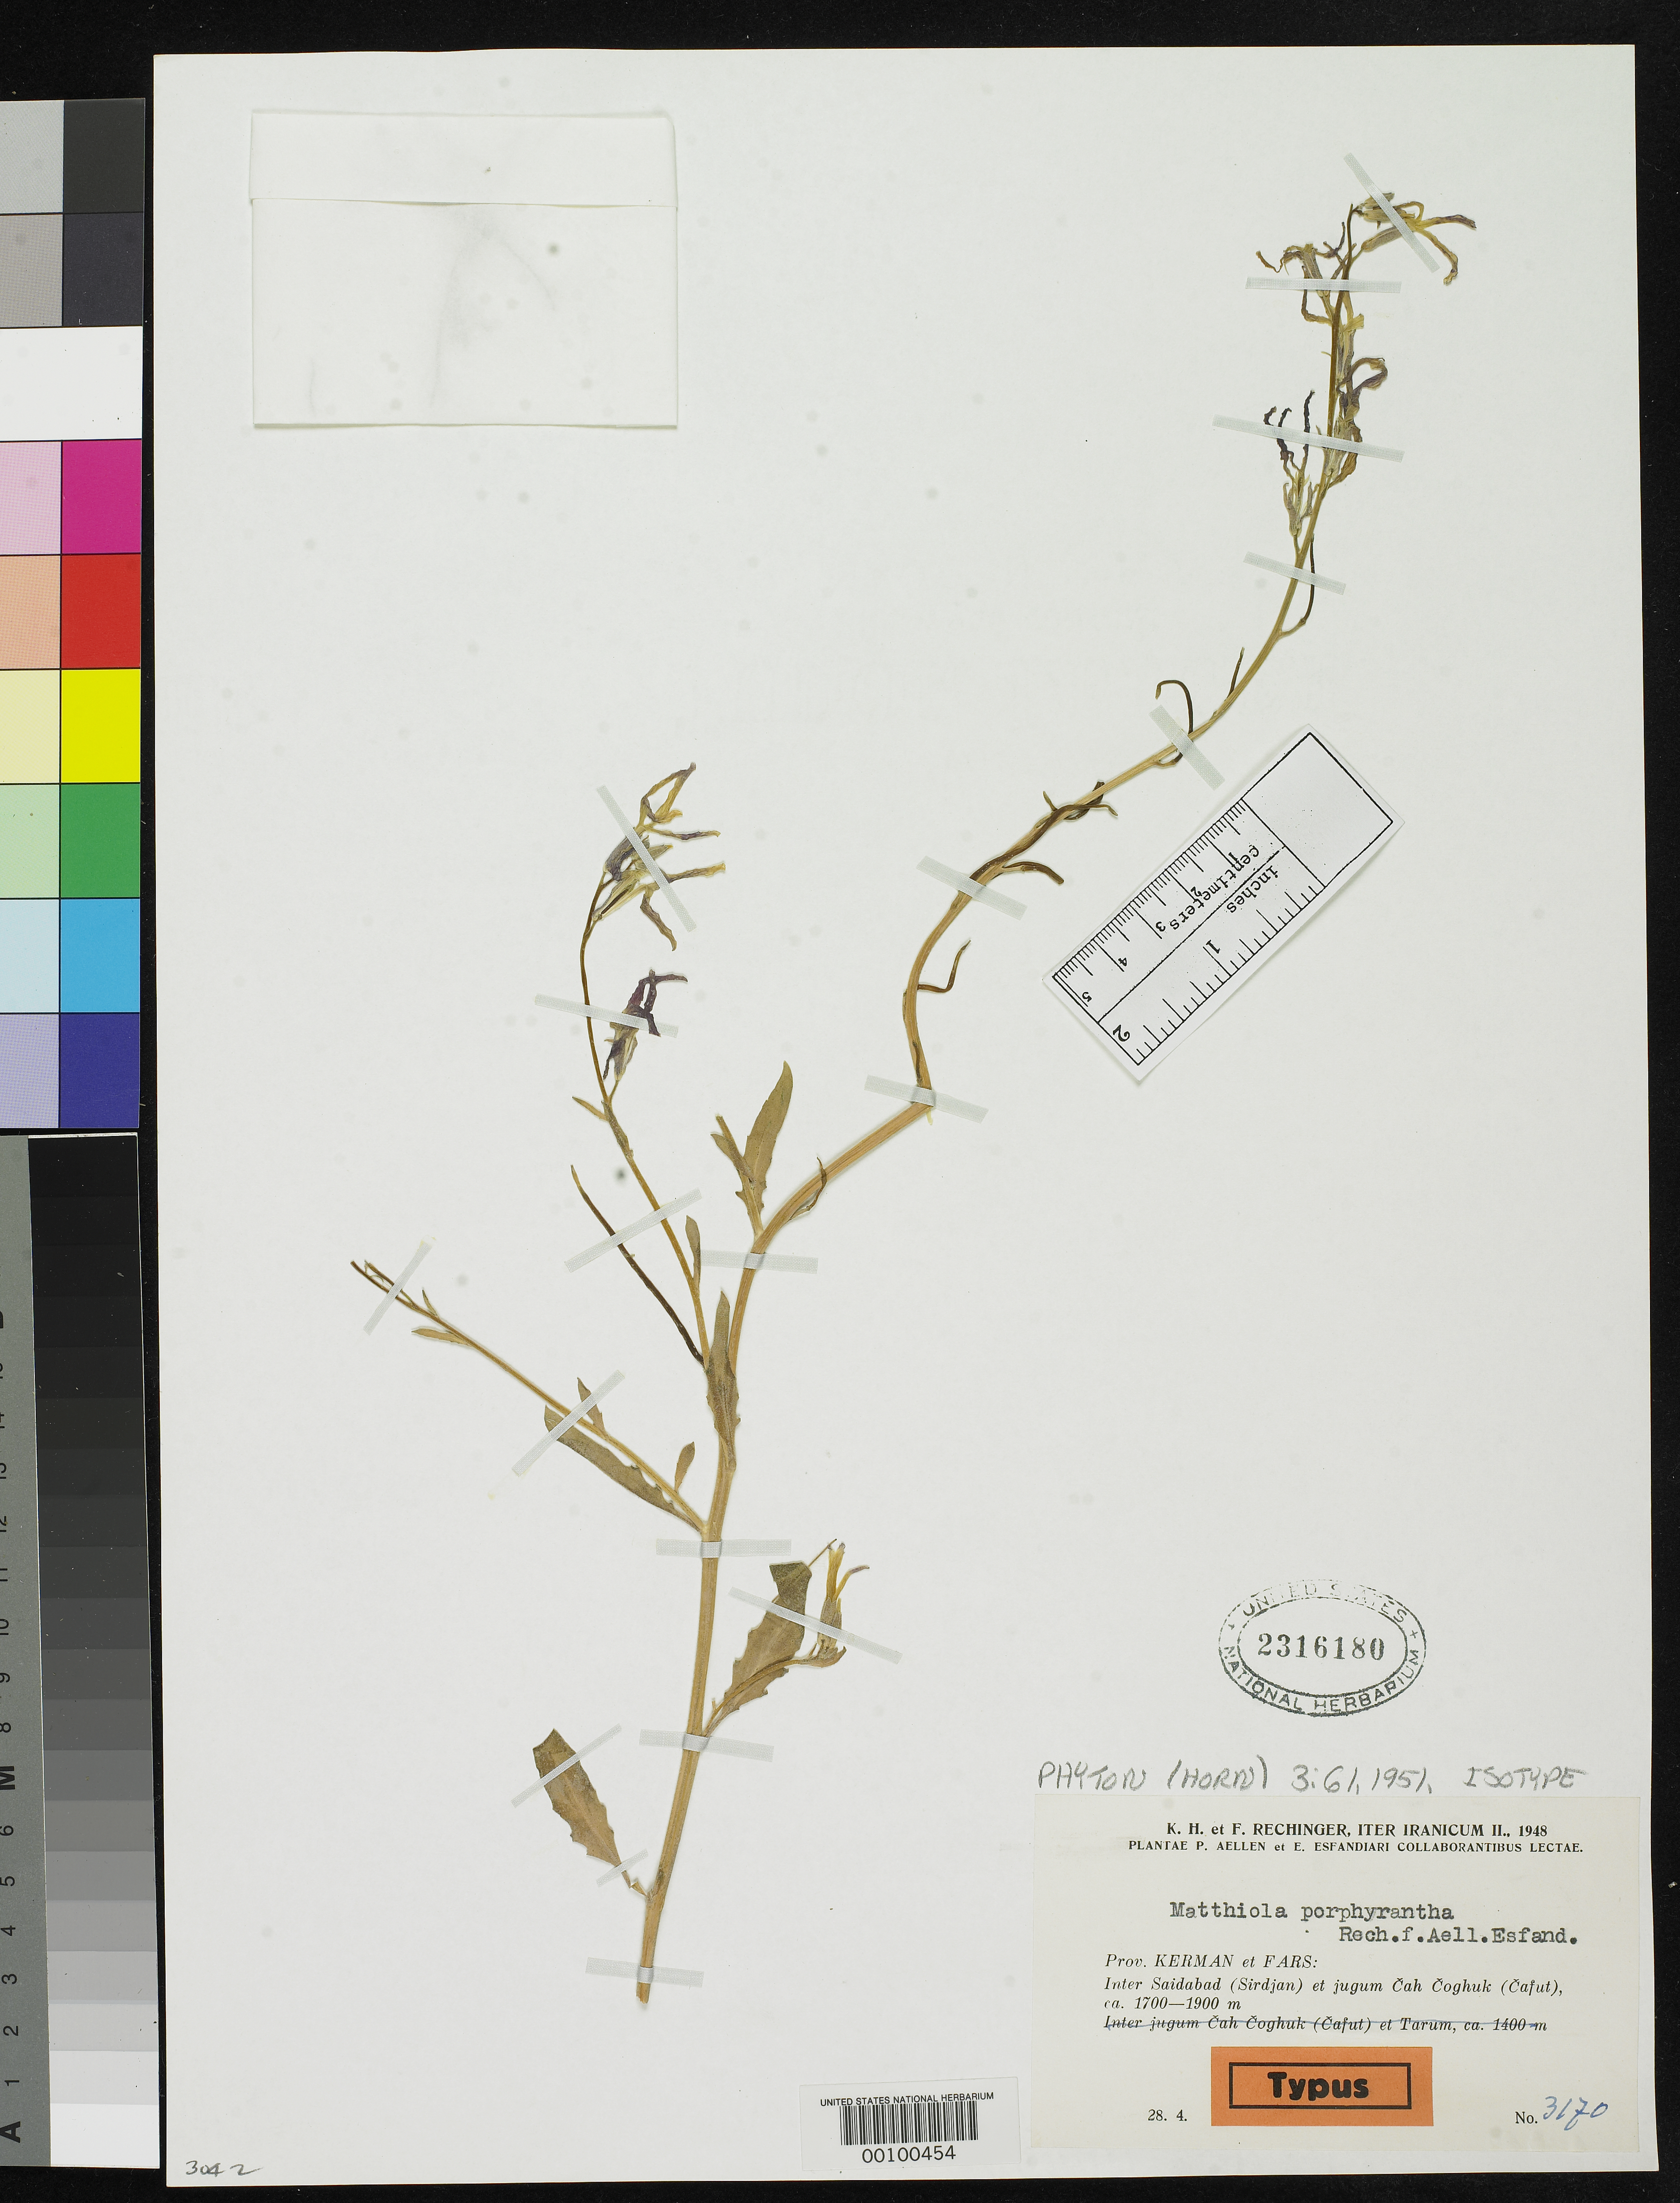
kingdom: Plantae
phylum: Tracheophyta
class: Magnoliopsida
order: Brassicales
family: Brassicaceae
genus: Matthiola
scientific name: Matthiola porphyrantha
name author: Rech. f.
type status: Isotype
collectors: K. H. Rechinger, P. Aellen & E. Esfandiari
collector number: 3170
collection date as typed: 28 Apr 1948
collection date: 1948-04-28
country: Iran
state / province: Fars / Kerman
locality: Intersaidad (Sirjdan) et Jugum Cah Coghuk (Cafut).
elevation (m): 1700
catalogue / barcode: US 2316180